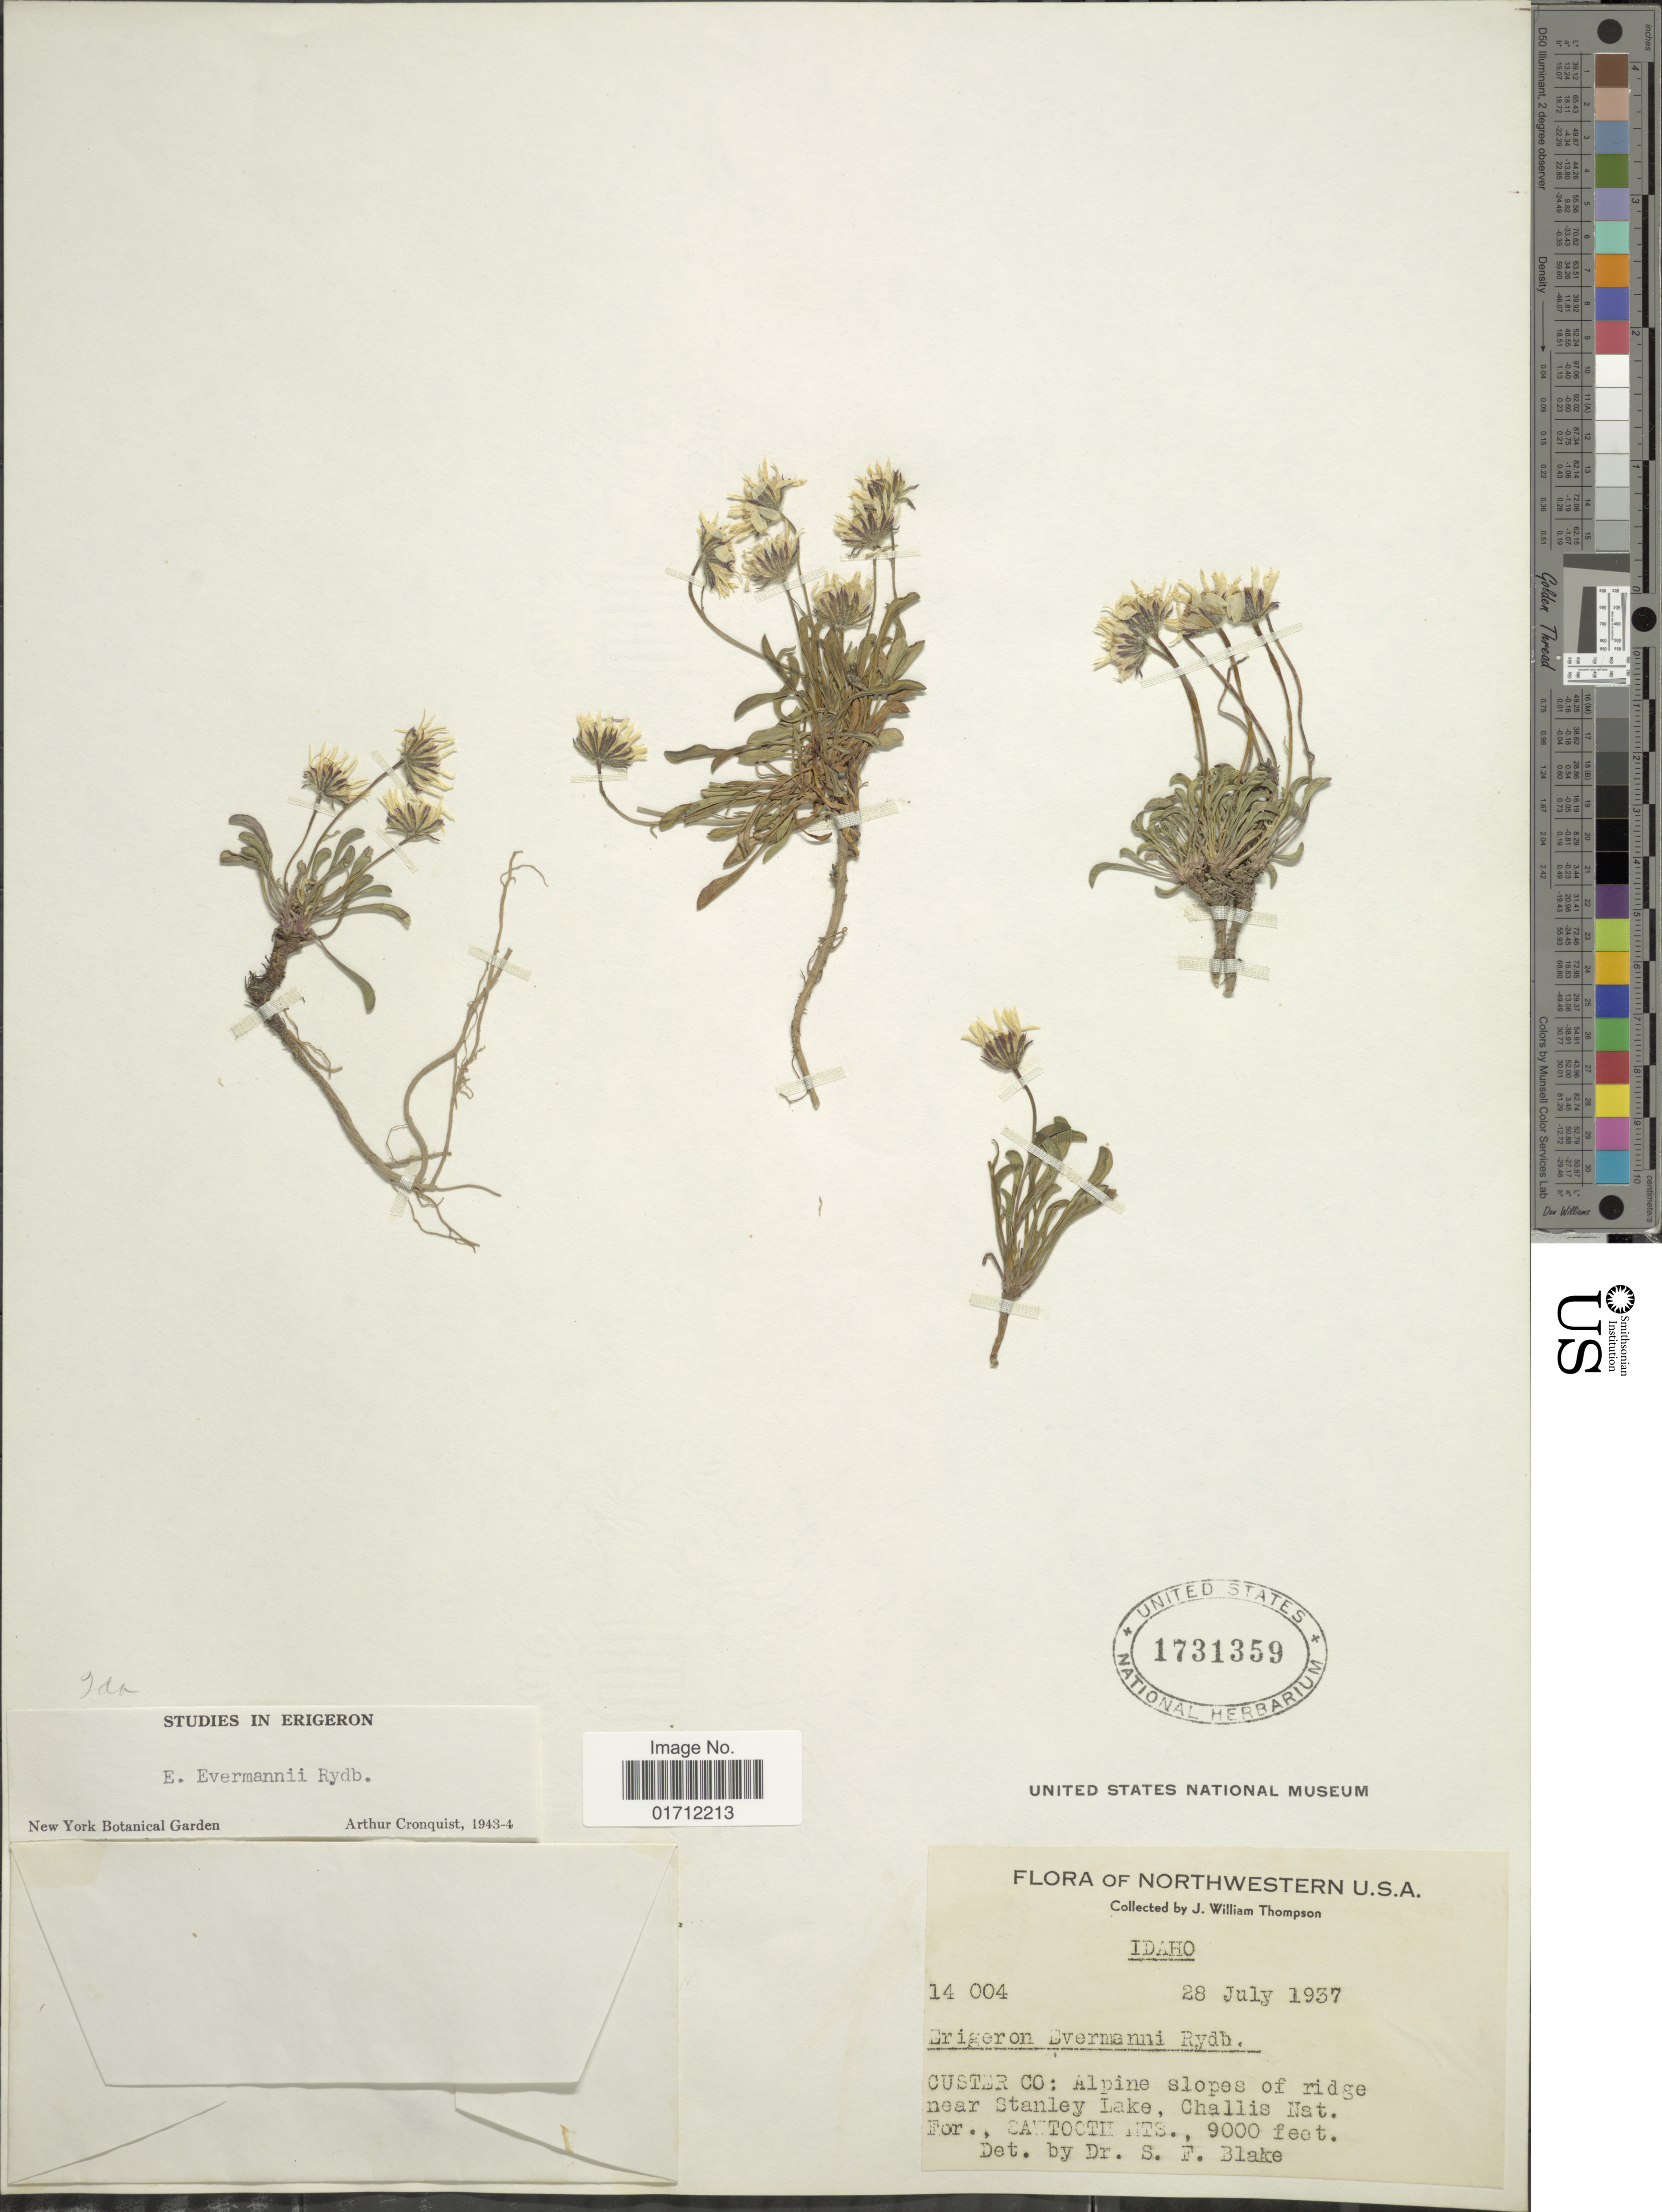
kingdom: Plantae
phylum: Tracheophyta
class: Magnoliopsida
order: Asterales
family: Asteraceae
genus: Erigeron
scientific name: Erigeron evermannii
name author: Rydb.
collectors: J. W. Thompson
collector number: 14004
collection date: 1937-07-28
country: United States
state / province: Idaho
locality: Northwestern U.S.A., Custer Co.: Alpine slopes of ridge near Stanley Lake, Challis Nat. For., Sawtocth Mts.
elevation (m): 2743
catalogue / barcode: US 1731359